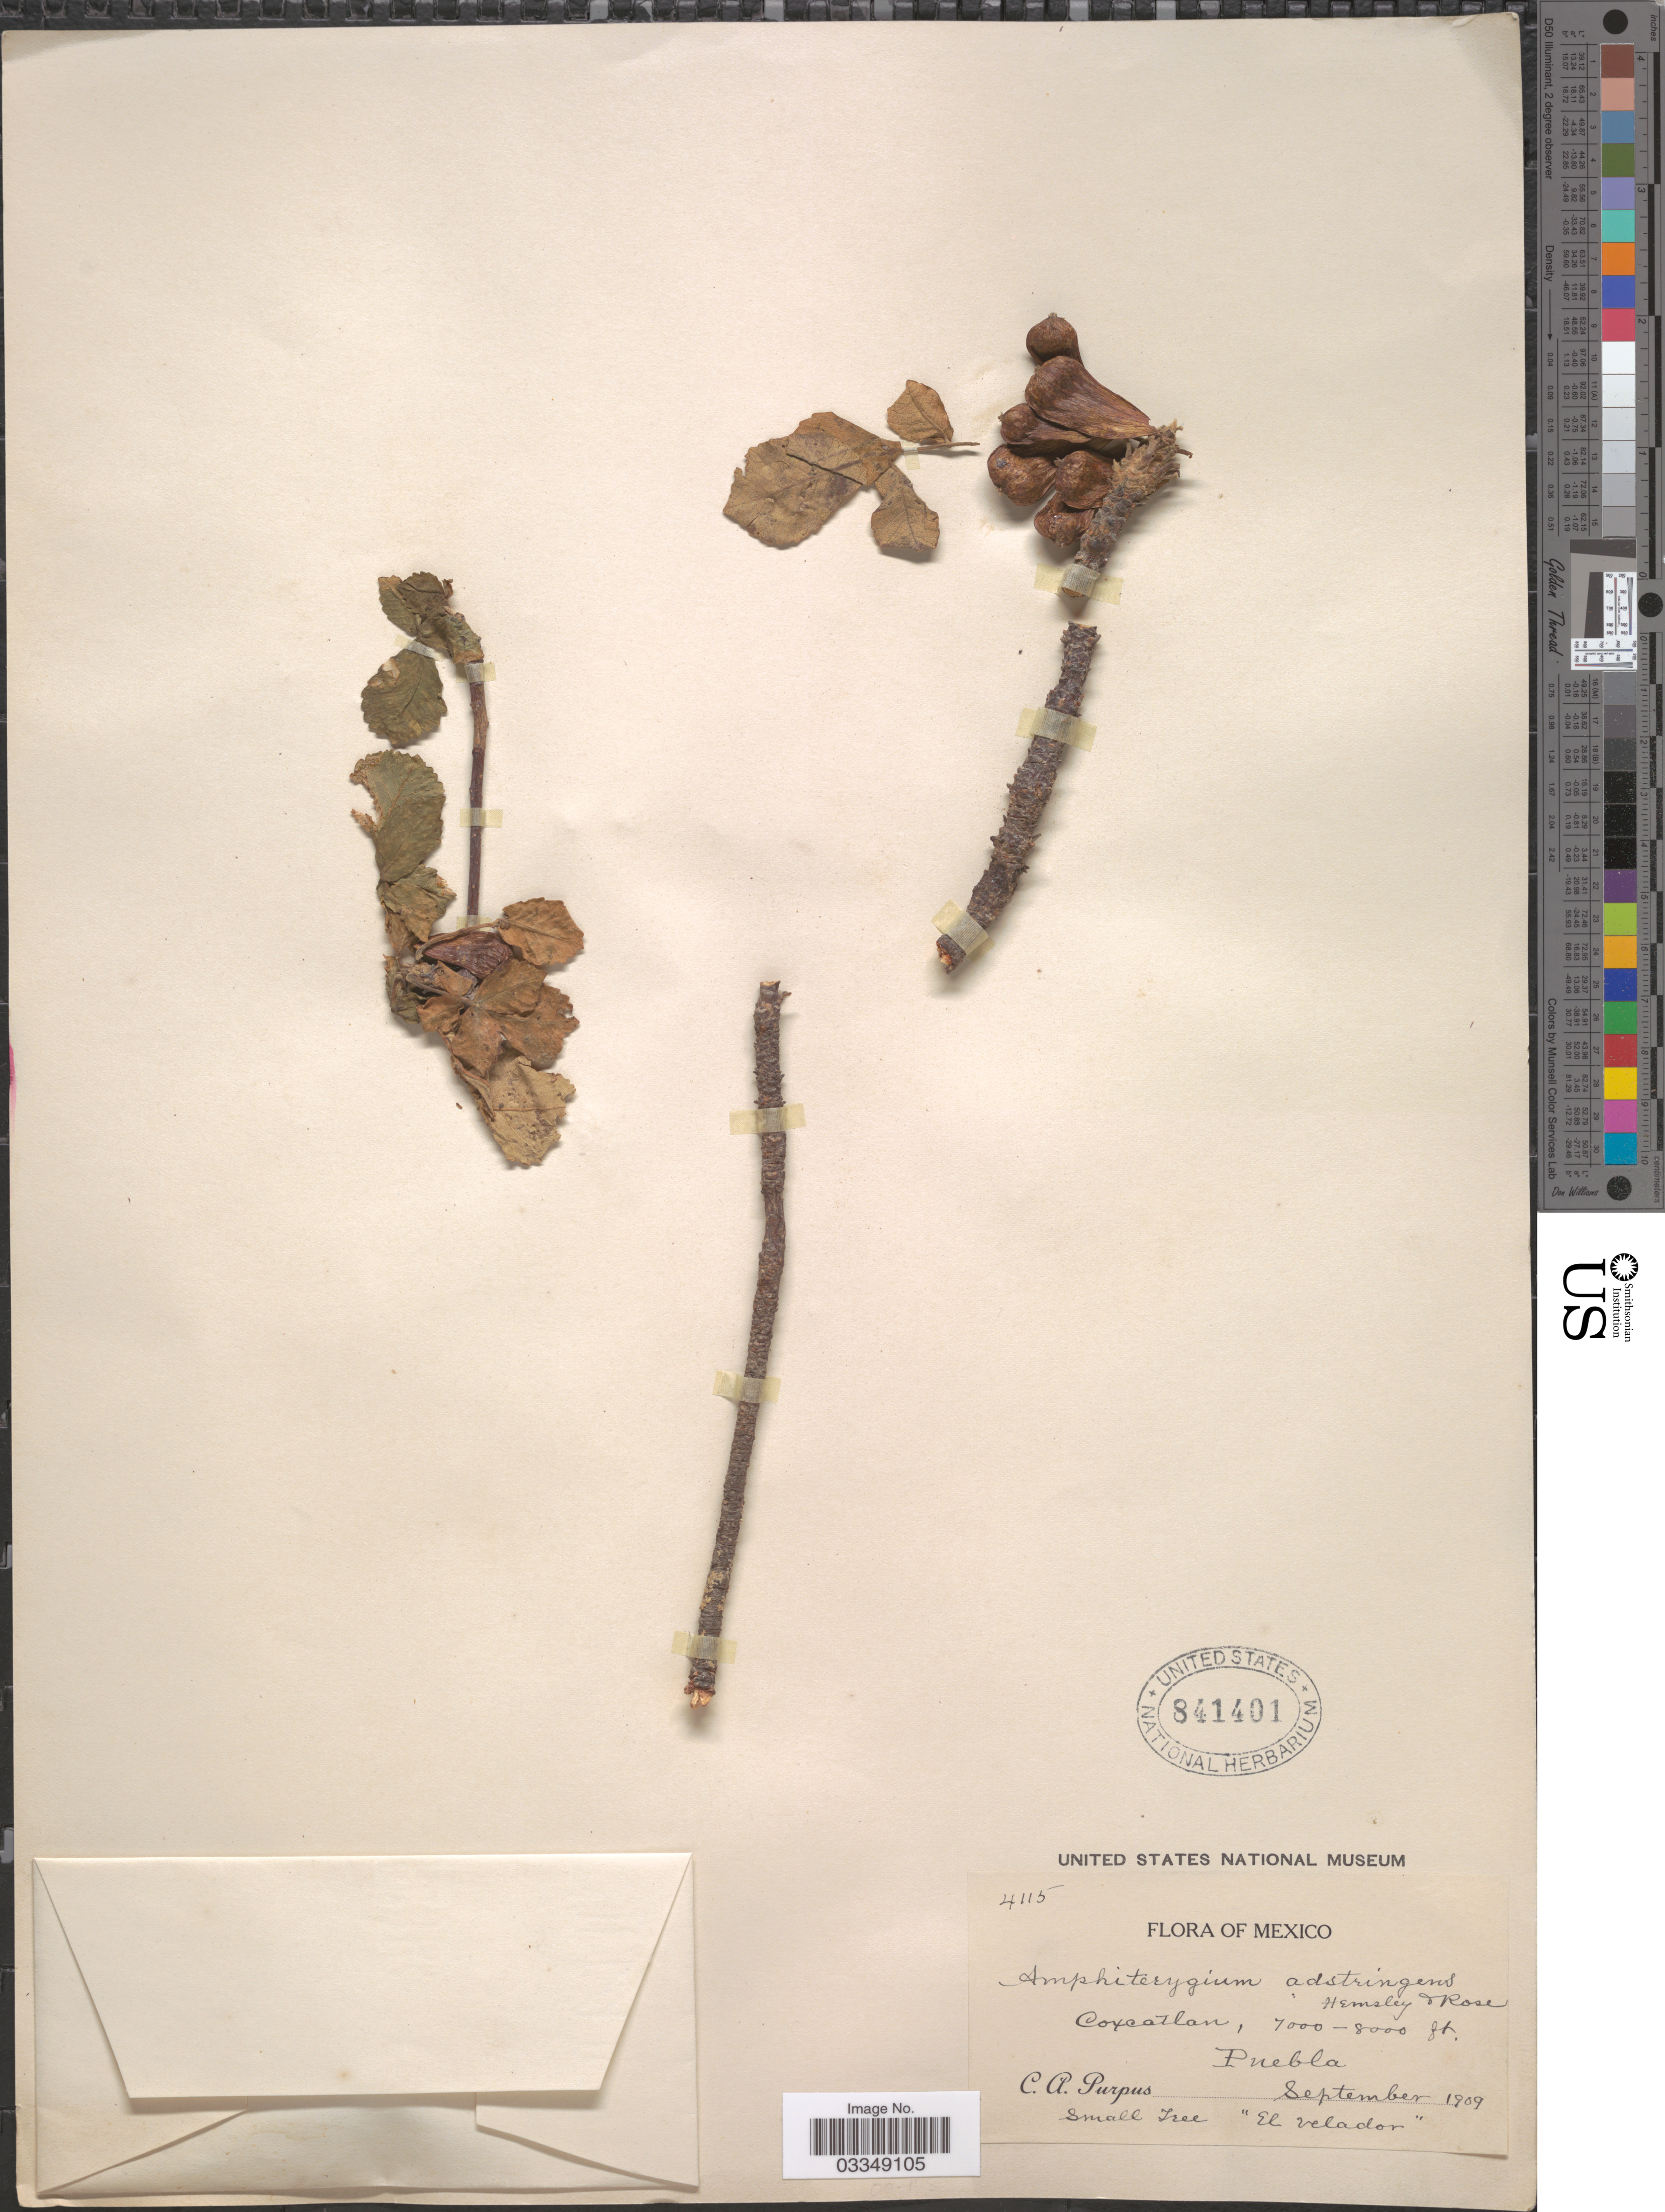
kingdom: Plantae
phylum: Tracheophyta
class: Magnoliopsida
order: Sapindales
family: Anacardiaceae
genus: Amphipterygium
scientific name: Amphipterygium adstringens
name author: (Schltdl.) Schiede ex Standl.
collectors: C. A. Purpus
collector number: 4115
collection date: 1909-09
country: Mexico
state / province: Puebla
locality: Coxcatlan.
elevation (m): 2134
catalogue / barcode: US 841401